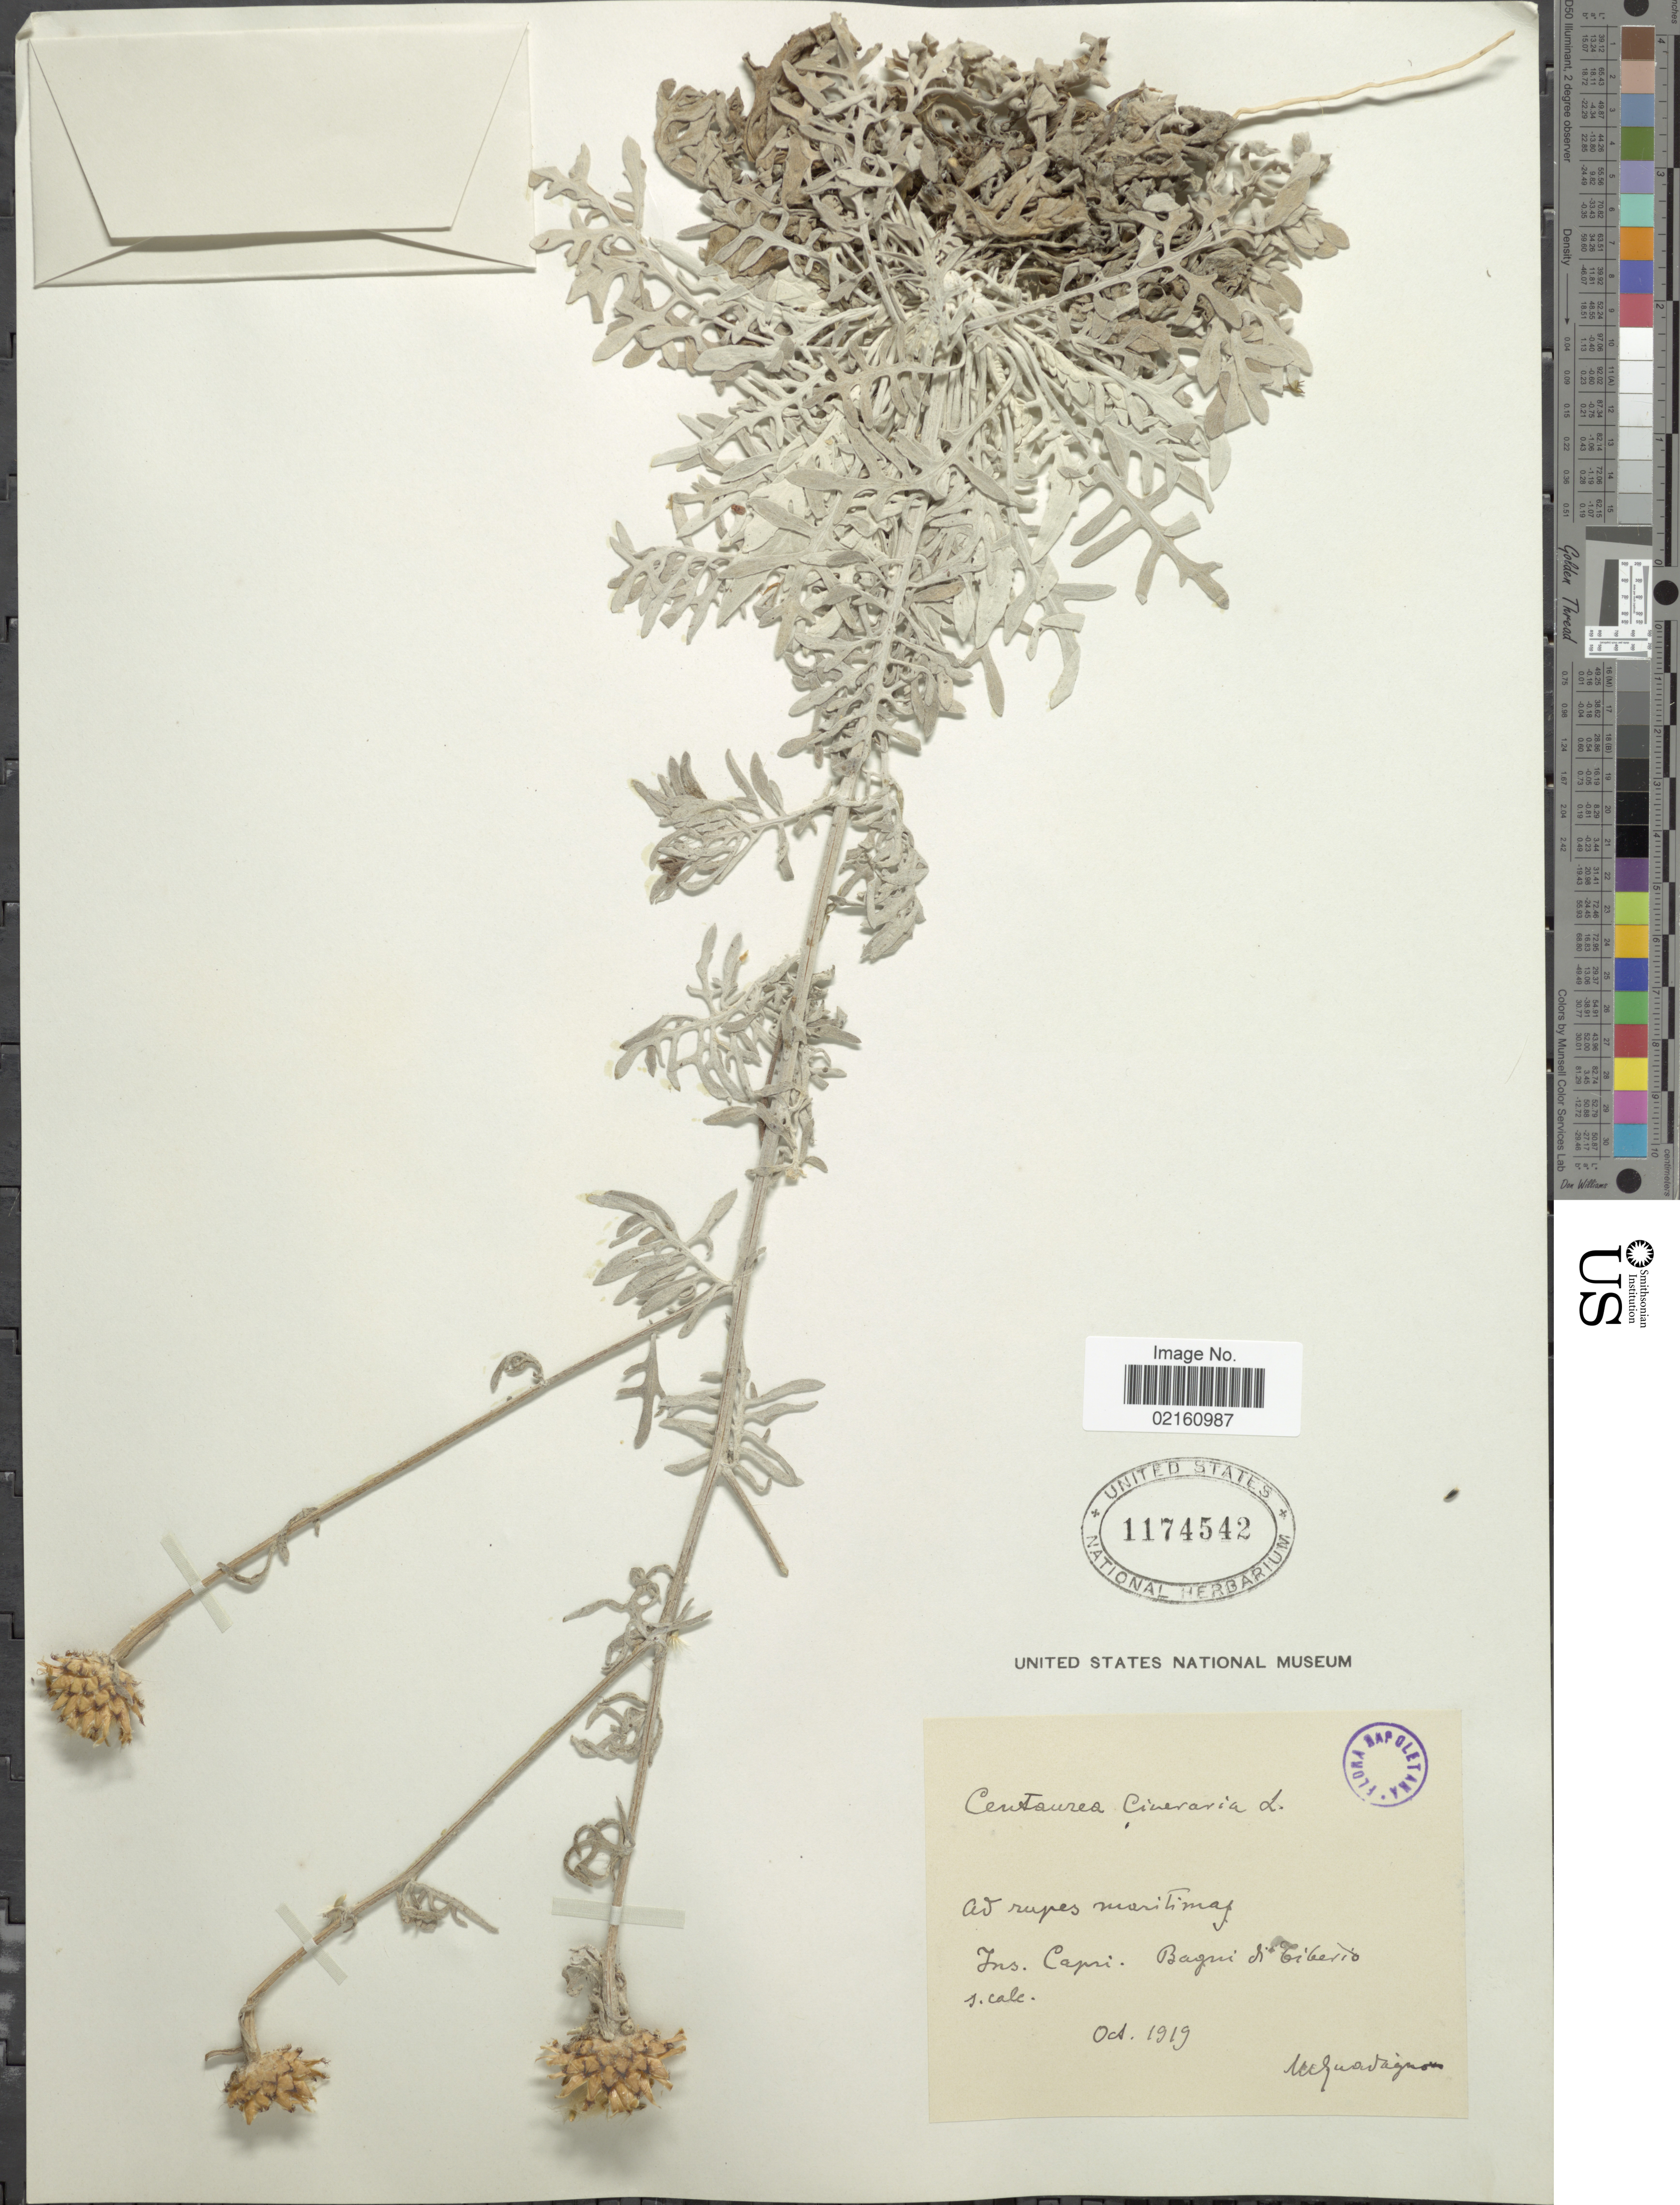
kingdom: Plantae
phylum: Tracheophyta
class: Magnoliopsida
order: Asterales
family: Asteraceae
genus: Centaurea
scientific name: Centaurea cineraria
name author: L.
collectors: M. Guadagno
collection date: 1919-10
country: Italy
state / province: Campania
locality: Ins. Capri, Bagni di Tiberio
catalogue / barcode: US 1174542